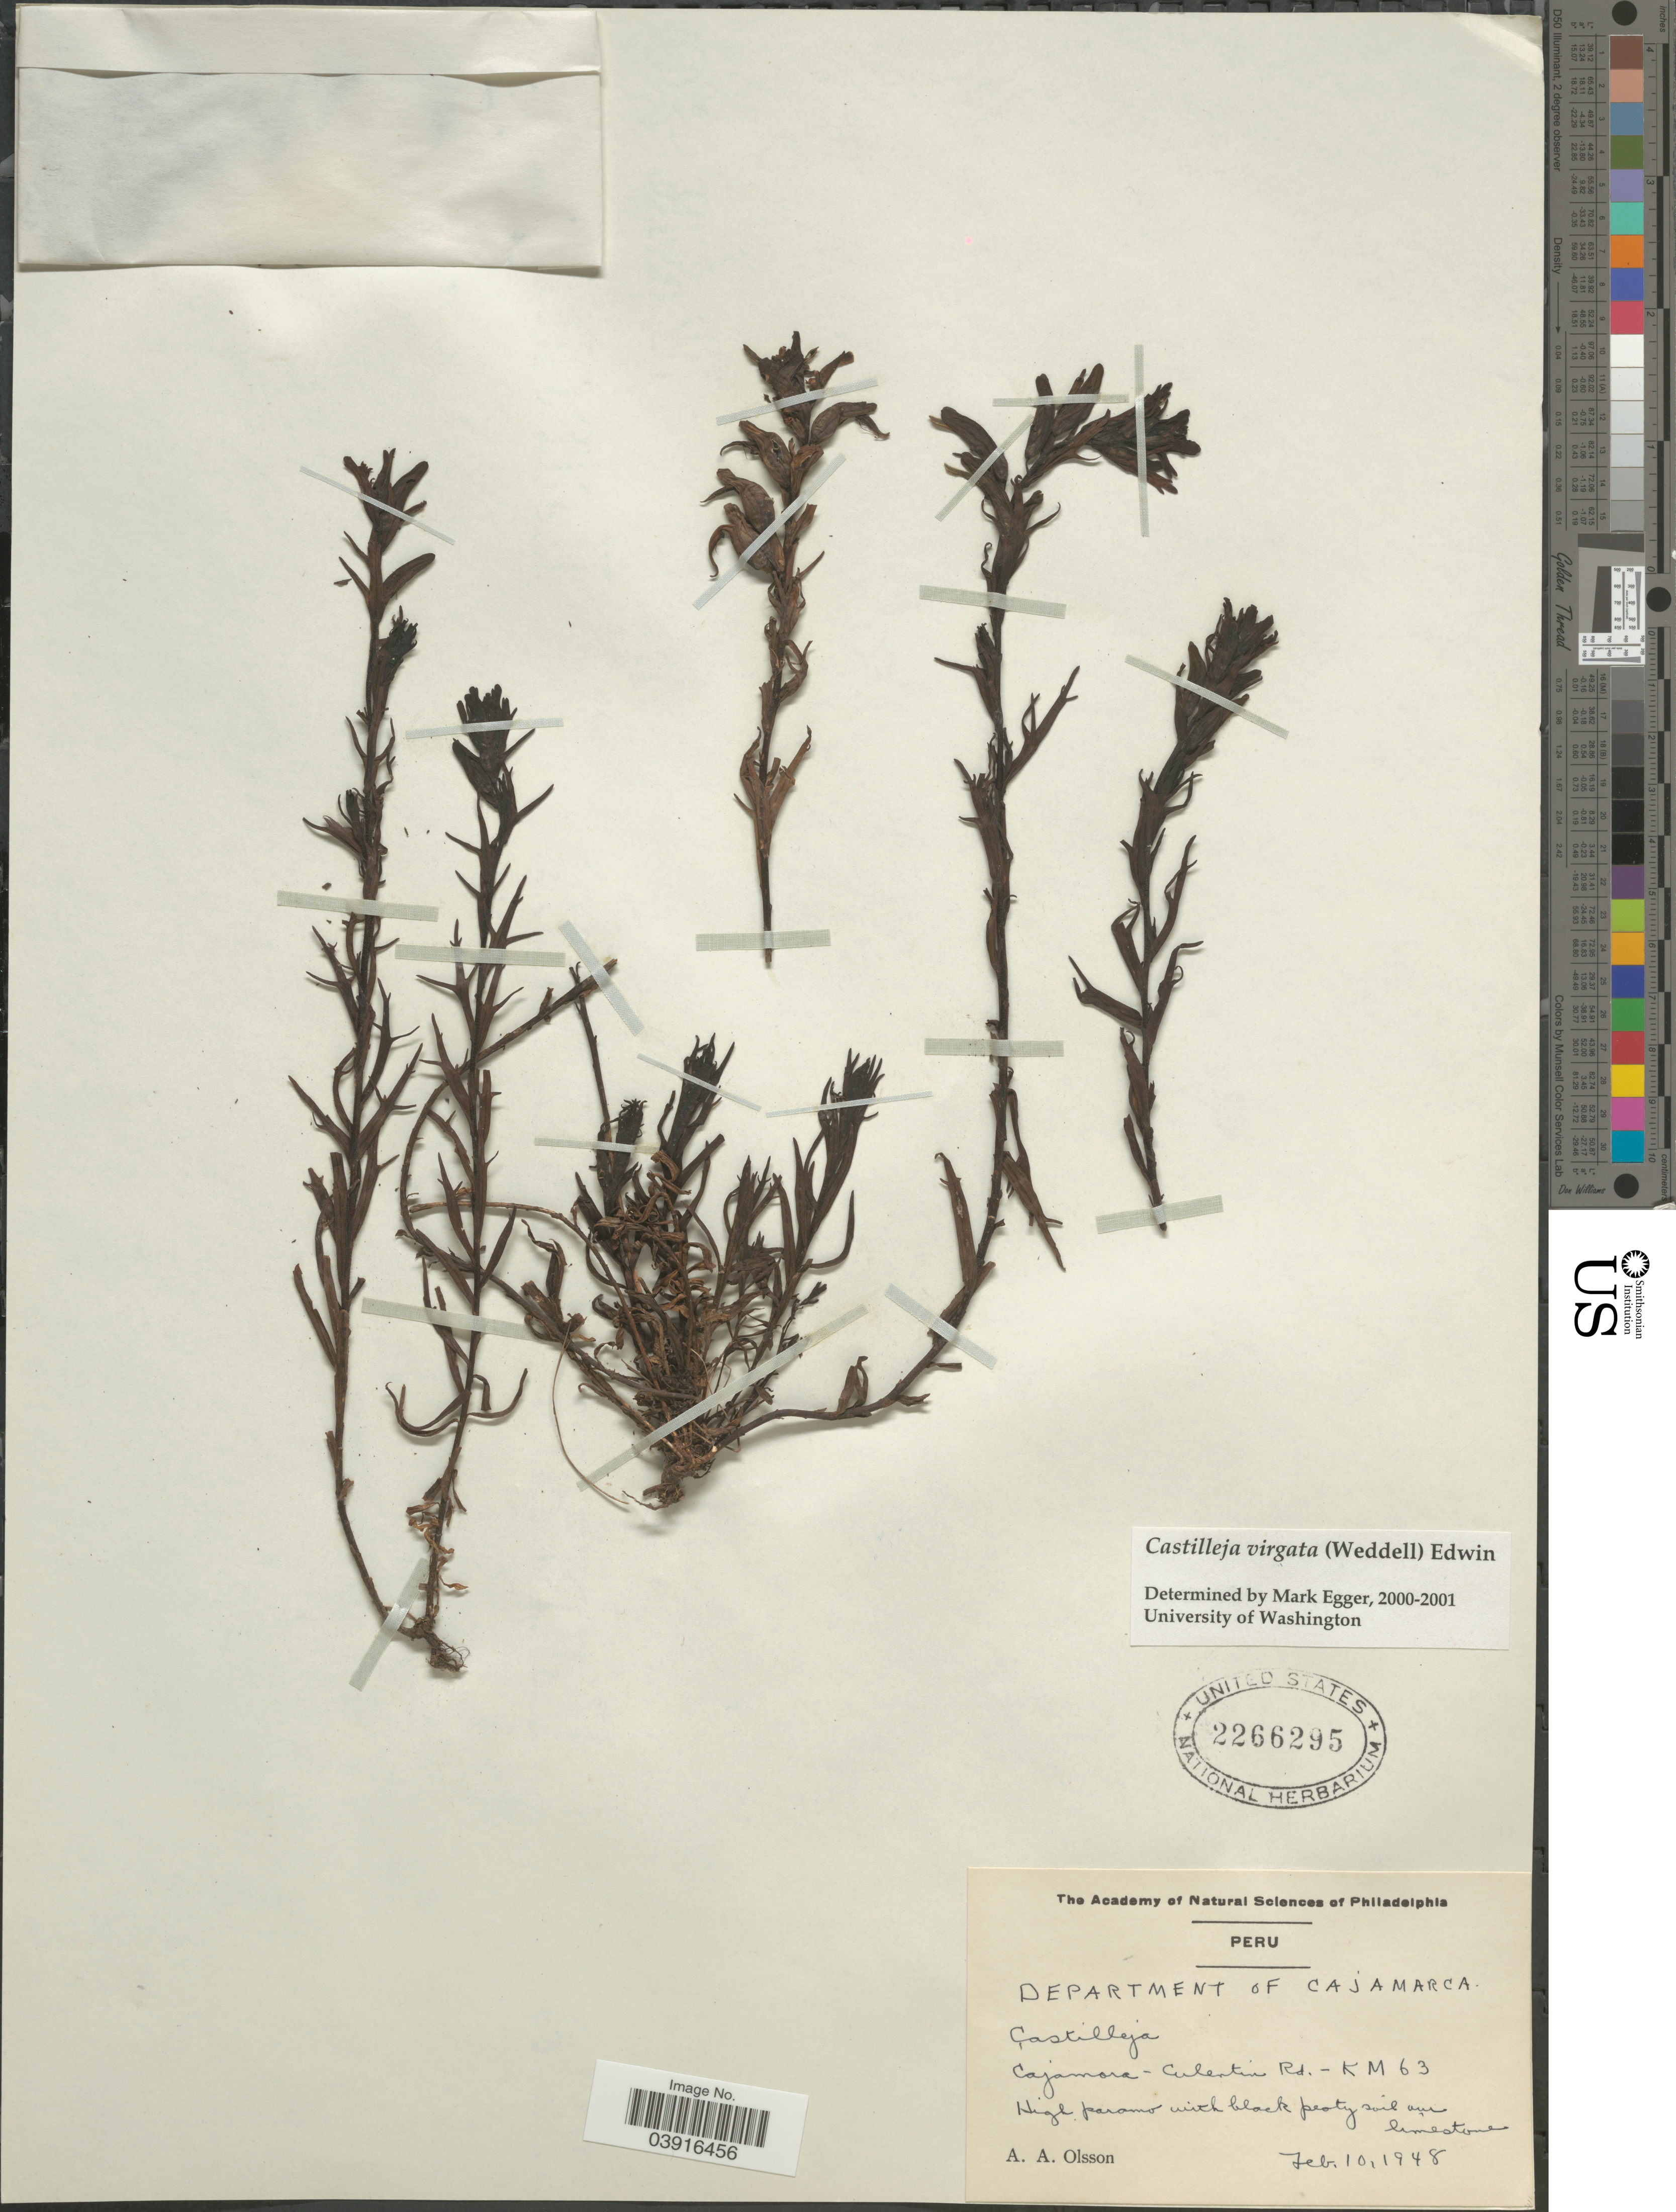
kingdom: Plantae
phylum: Tracheophyta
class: Magnoliopsida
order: Lamiales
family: Orobanchaceae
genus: Castilleja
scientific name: Castilleja virgata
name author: (Wedd.) Edwin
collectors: A. Olsson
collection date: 1948-02-10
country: Peru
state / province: Cajamarca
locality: Department of Cajamarca. Cajamara - Culertin Rd. - KM 63 High paramo.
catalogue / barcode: US 2266295